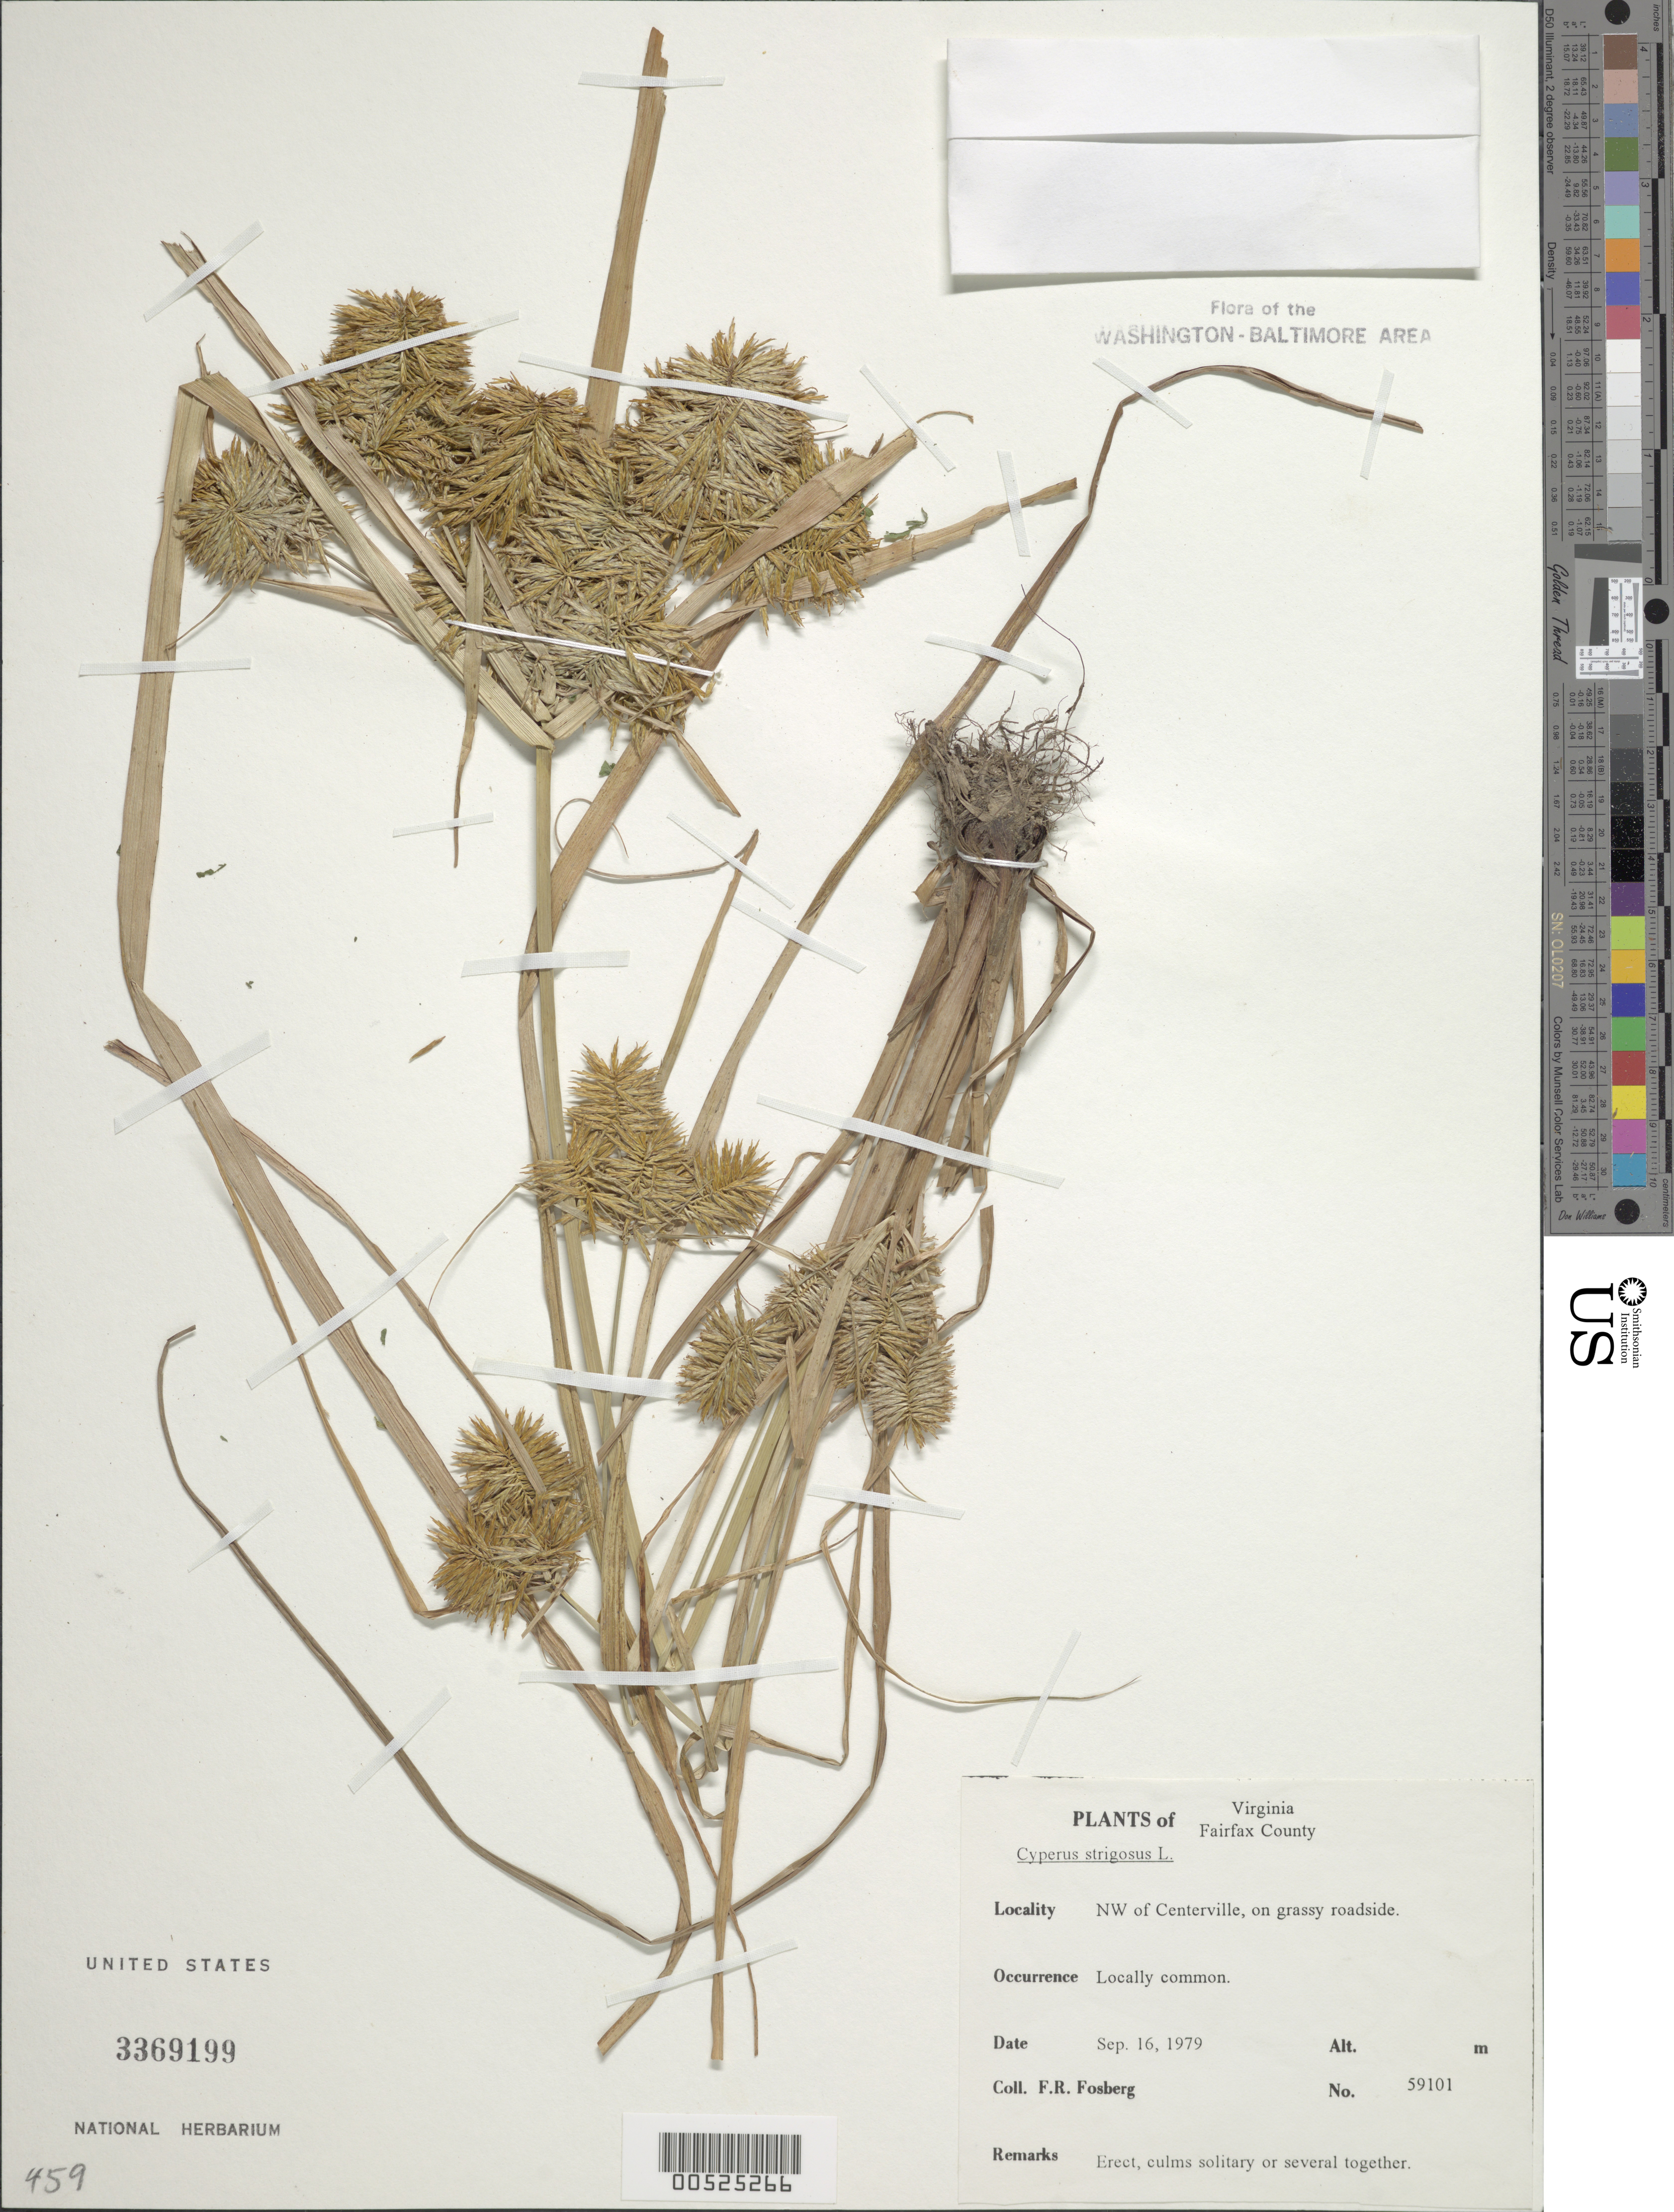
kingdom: Plantae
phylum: Tracheophyta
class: Liliopsida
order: Poales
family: Cyperaceae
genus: Cyperus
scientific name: Cyperus strigosus L.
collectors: F. R. Fosberg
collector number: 59101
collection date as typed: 16 Sep 1979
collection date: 1979-09-16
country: United States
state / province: Virginia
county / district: Fairfax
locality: NW of Centerville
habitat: On grassy roadside, nw of Centerville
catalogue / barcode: US 3369199